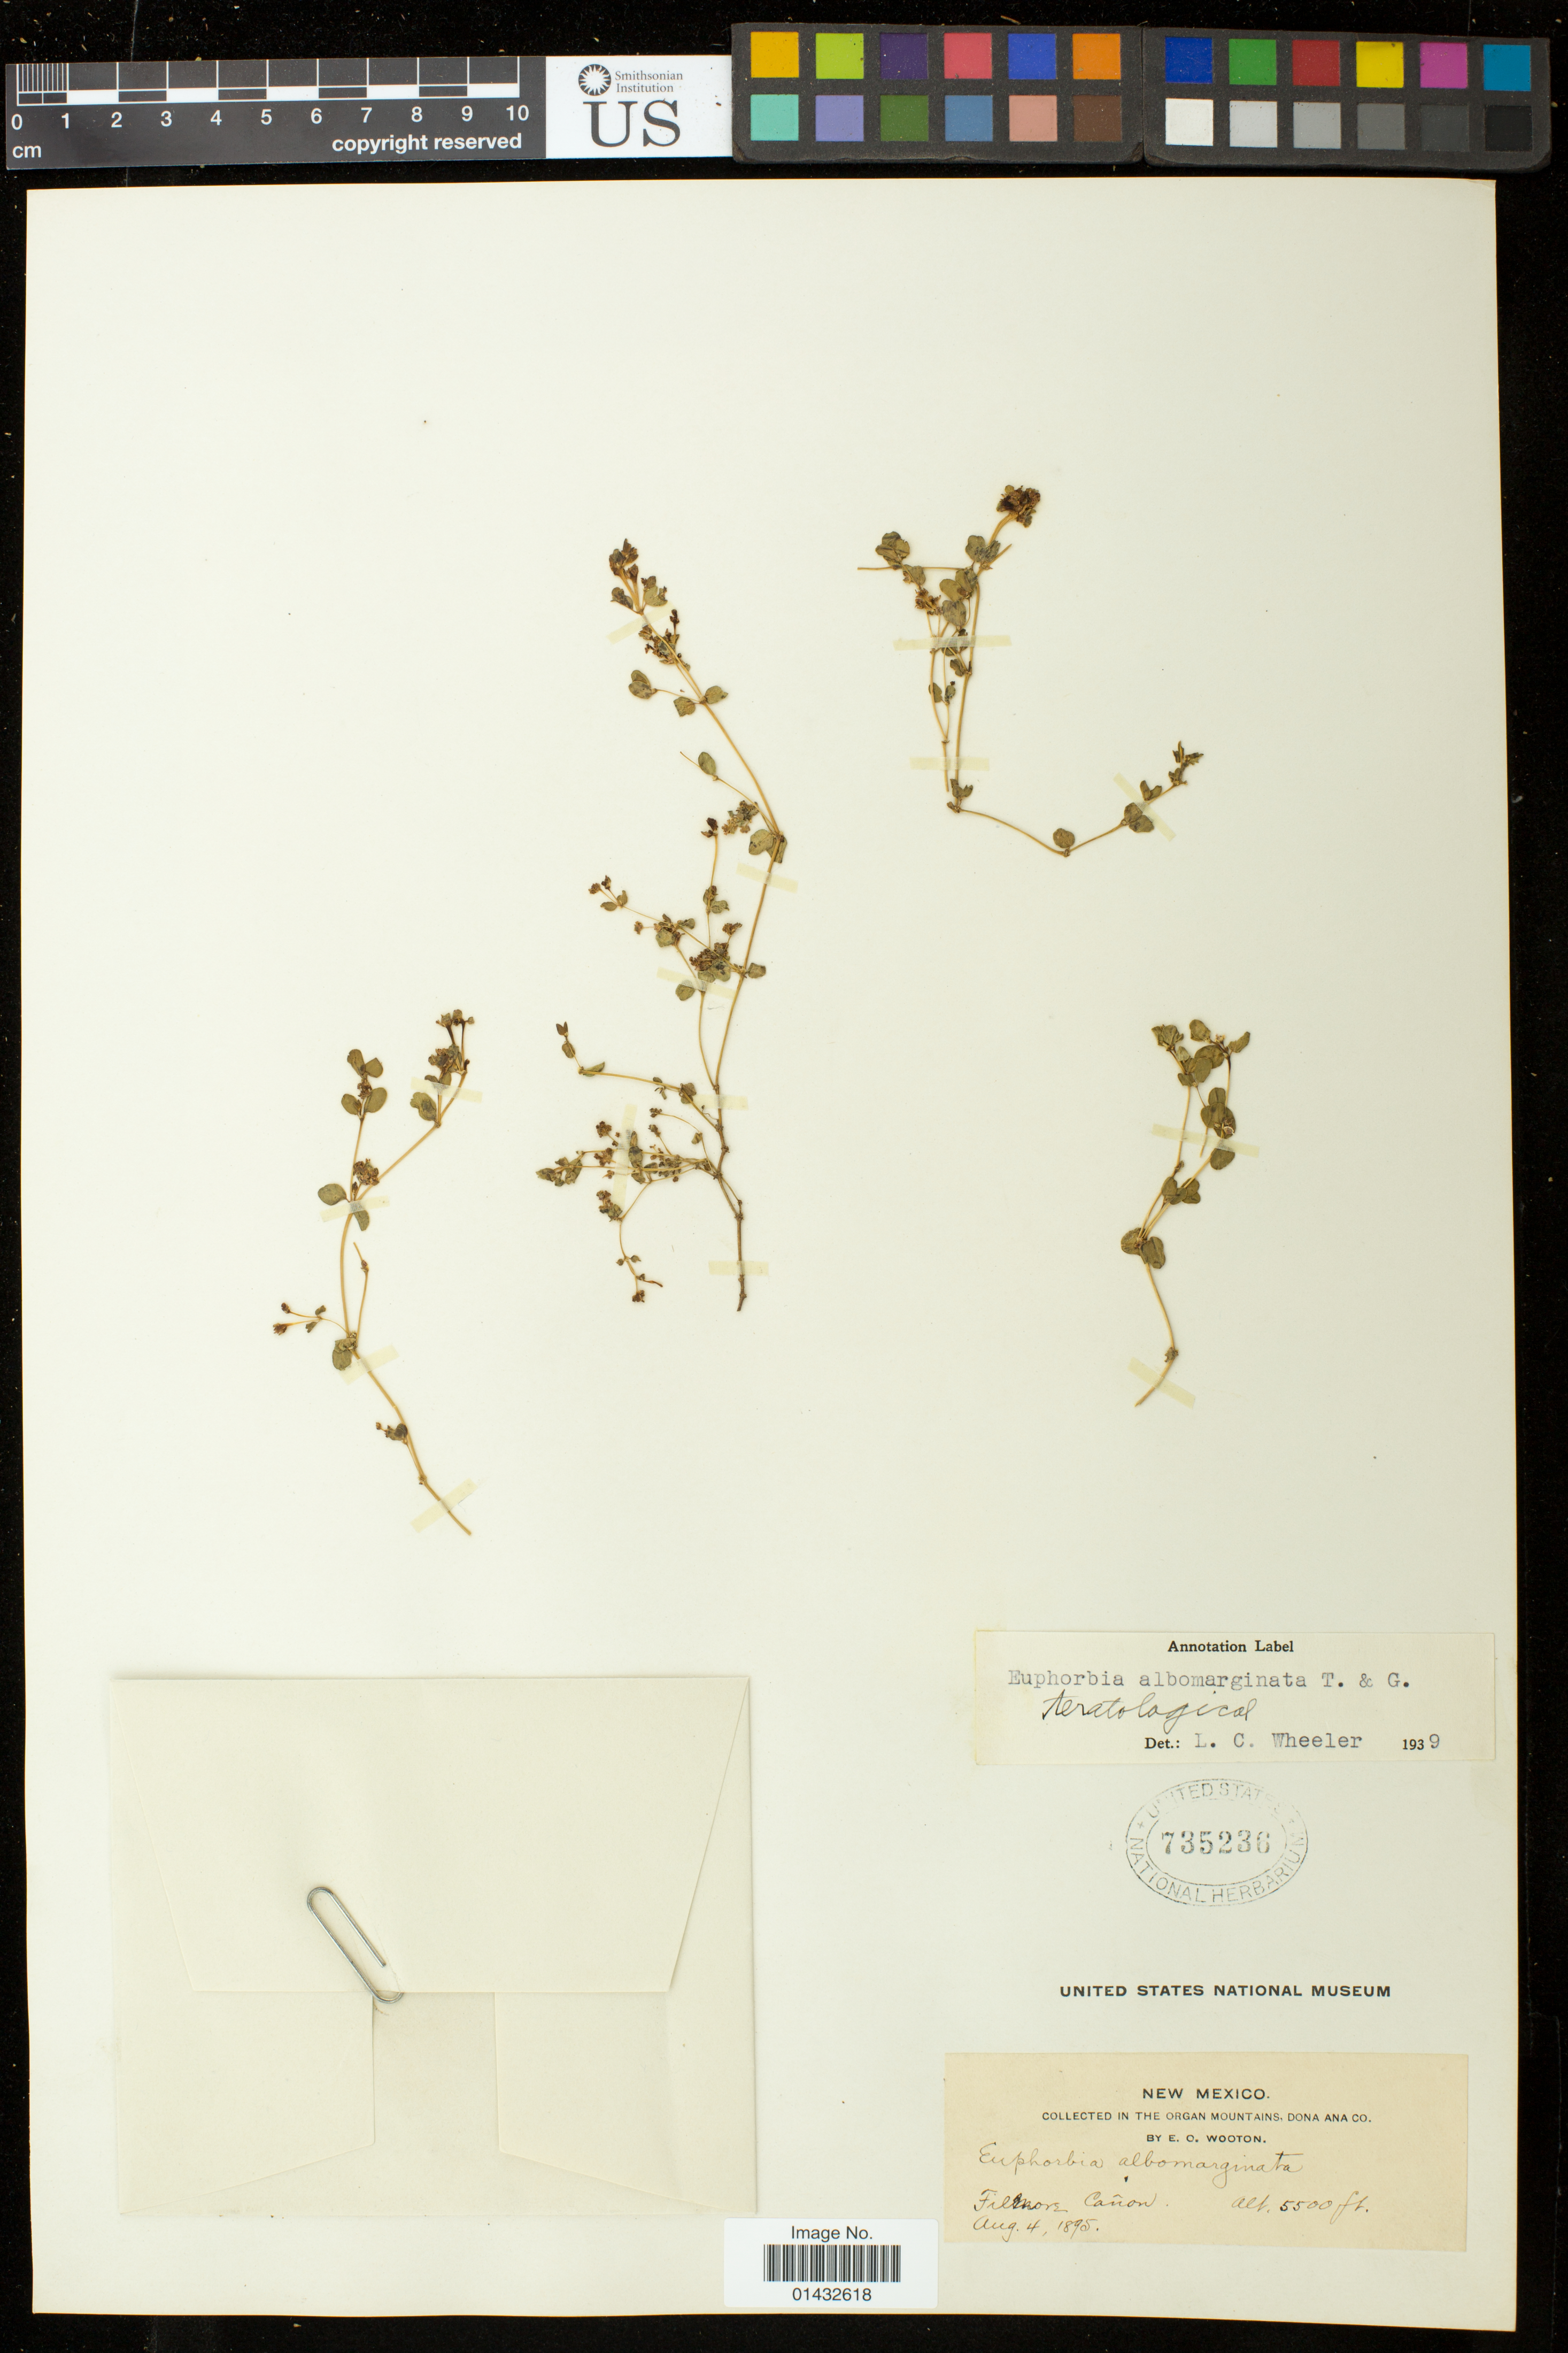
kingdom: Plantae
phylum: Tracheophyta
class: Magnoliopsida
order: Malpighiales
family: Euphorbiaceae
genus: Euphorbia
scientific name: Euphorbia albomarginata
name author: Torr. & A. Gray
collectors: E. O. Wooton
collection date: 1895-08-04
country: United States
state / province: New Mexico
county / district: Doña Ana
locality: Organ Mountains; Filmore Canon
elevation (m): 1676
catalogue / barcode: US 735236